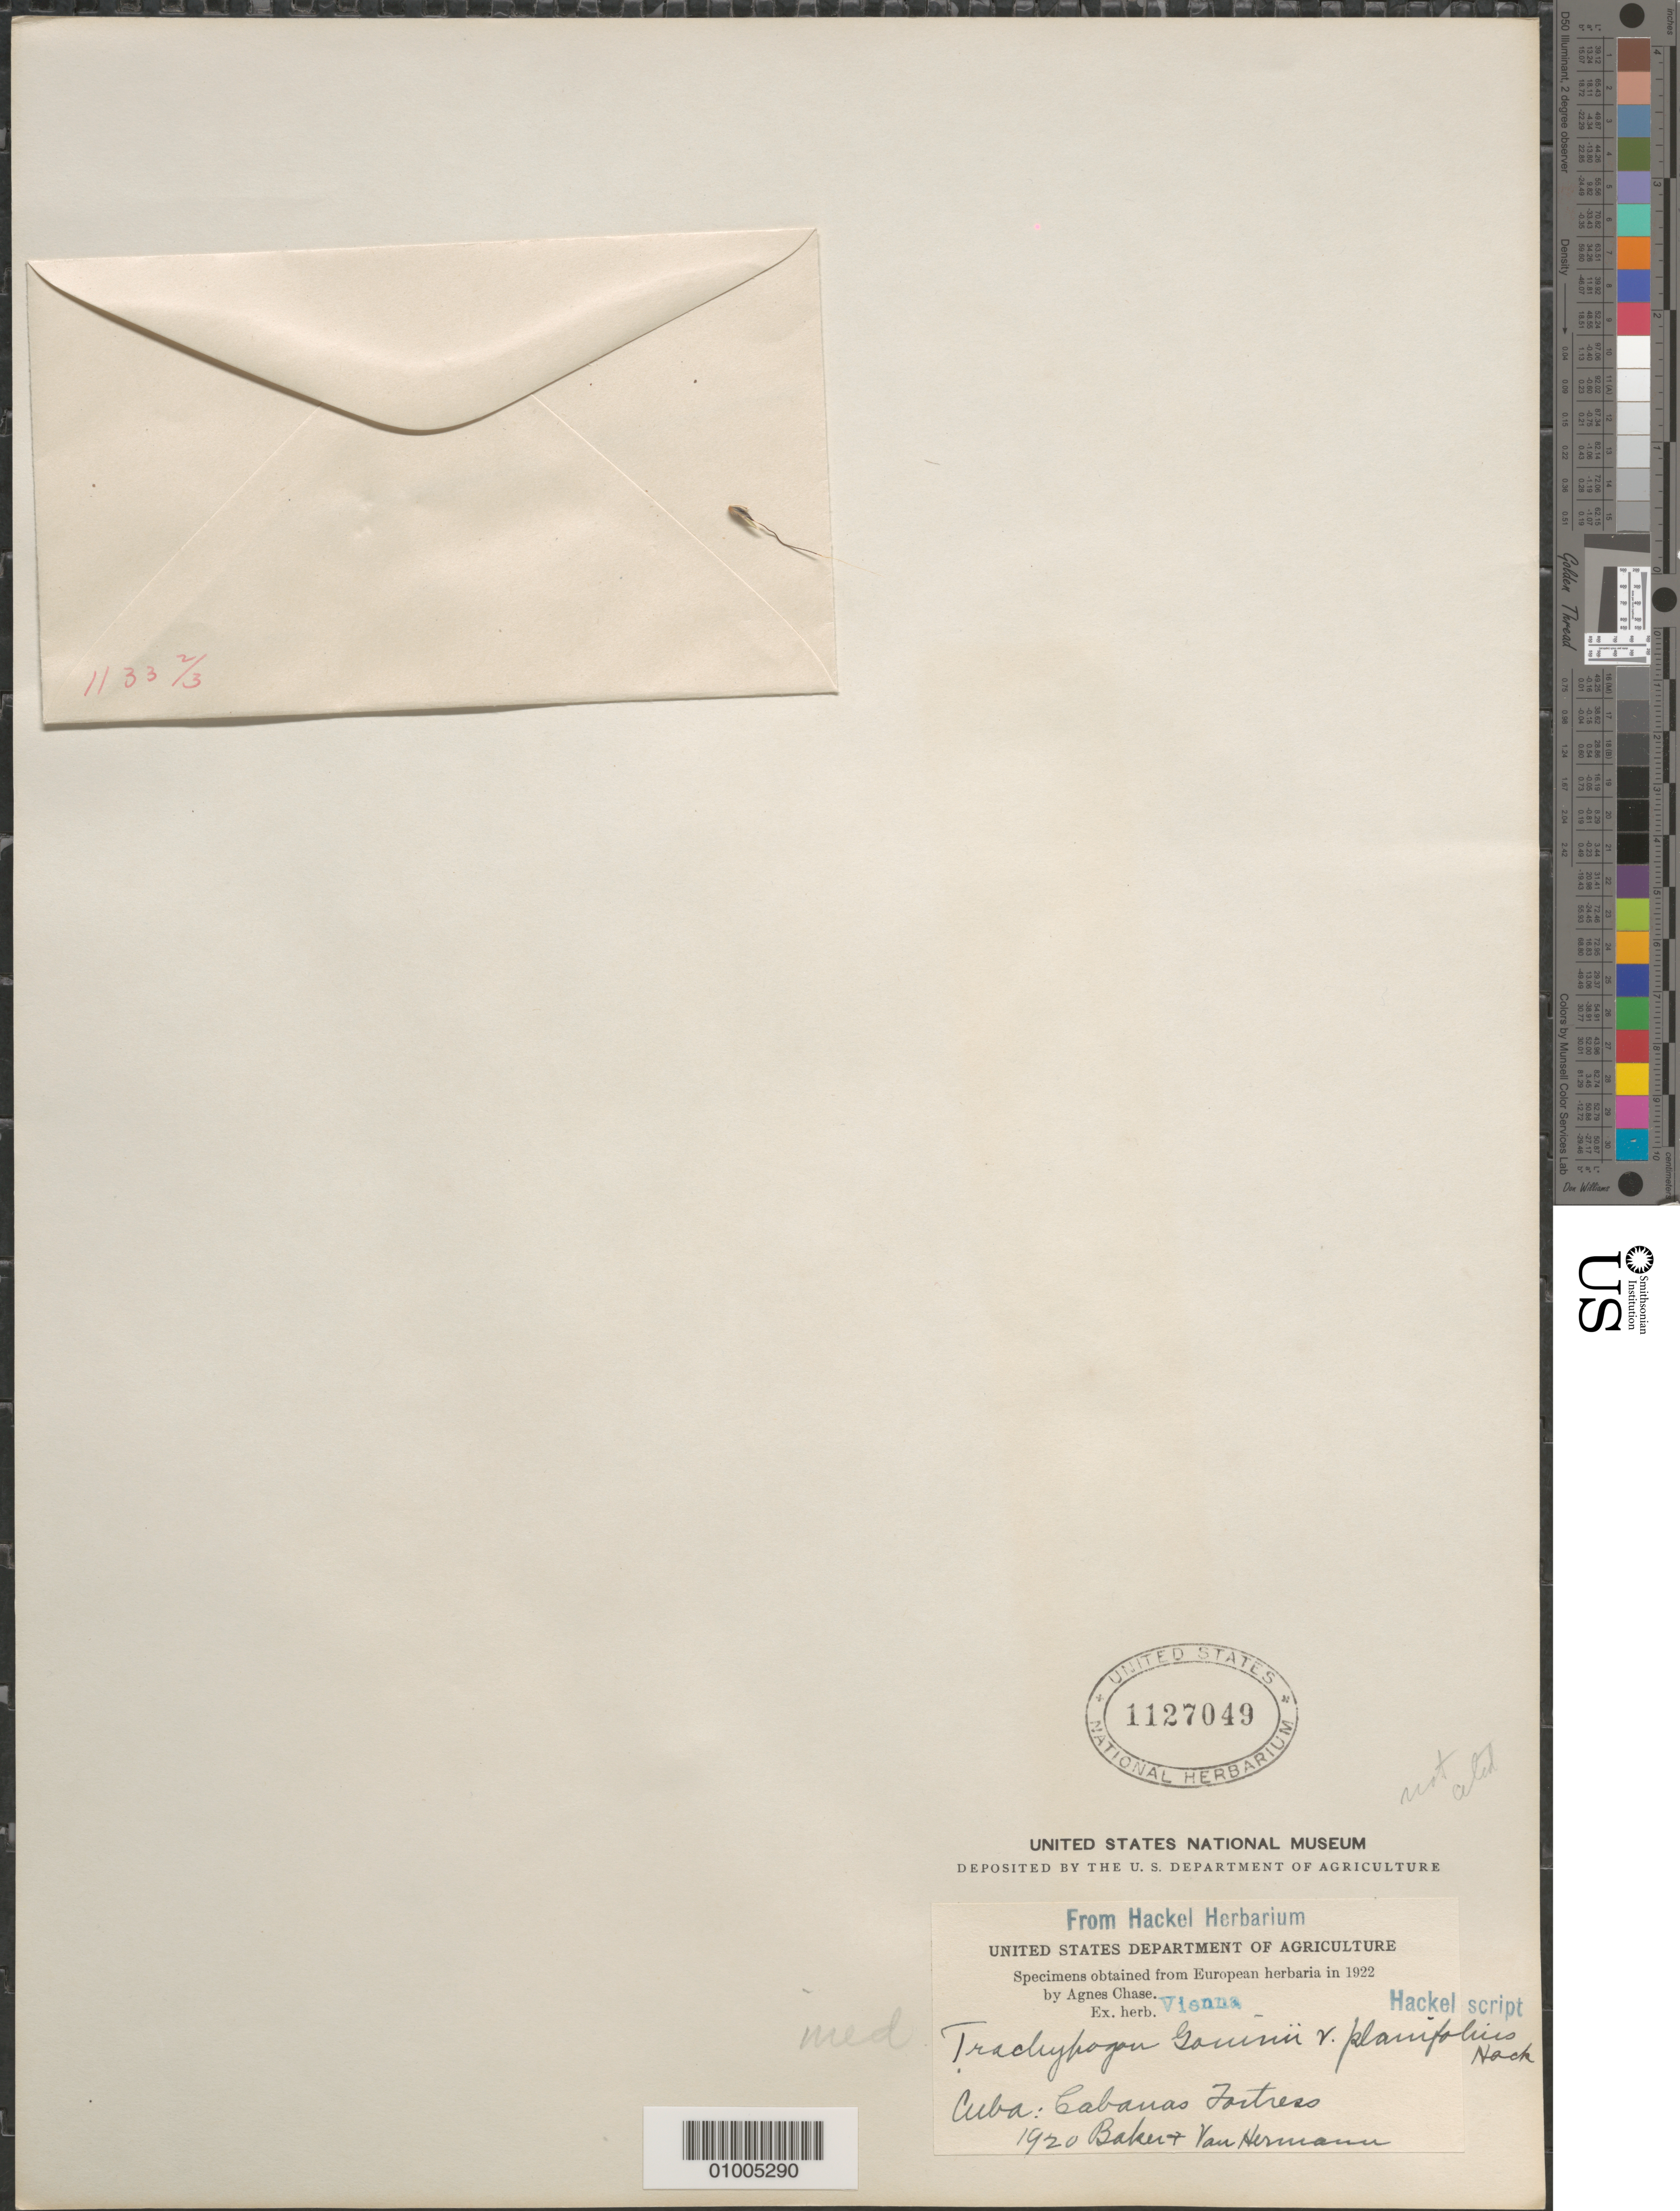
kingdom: Plantae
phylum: Tracheophyta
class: Liliopsida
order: Poales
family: Poaceae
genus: Trachypogon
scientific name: Trachypogon spicatus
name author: (L. f.) Kuntze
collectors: C. F. Baker & H. A. Van Hermann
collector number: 1920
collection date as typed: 1922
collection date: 1922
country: Cuba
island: Cuba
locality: Cabanas Fortress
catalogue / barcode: US 1127049